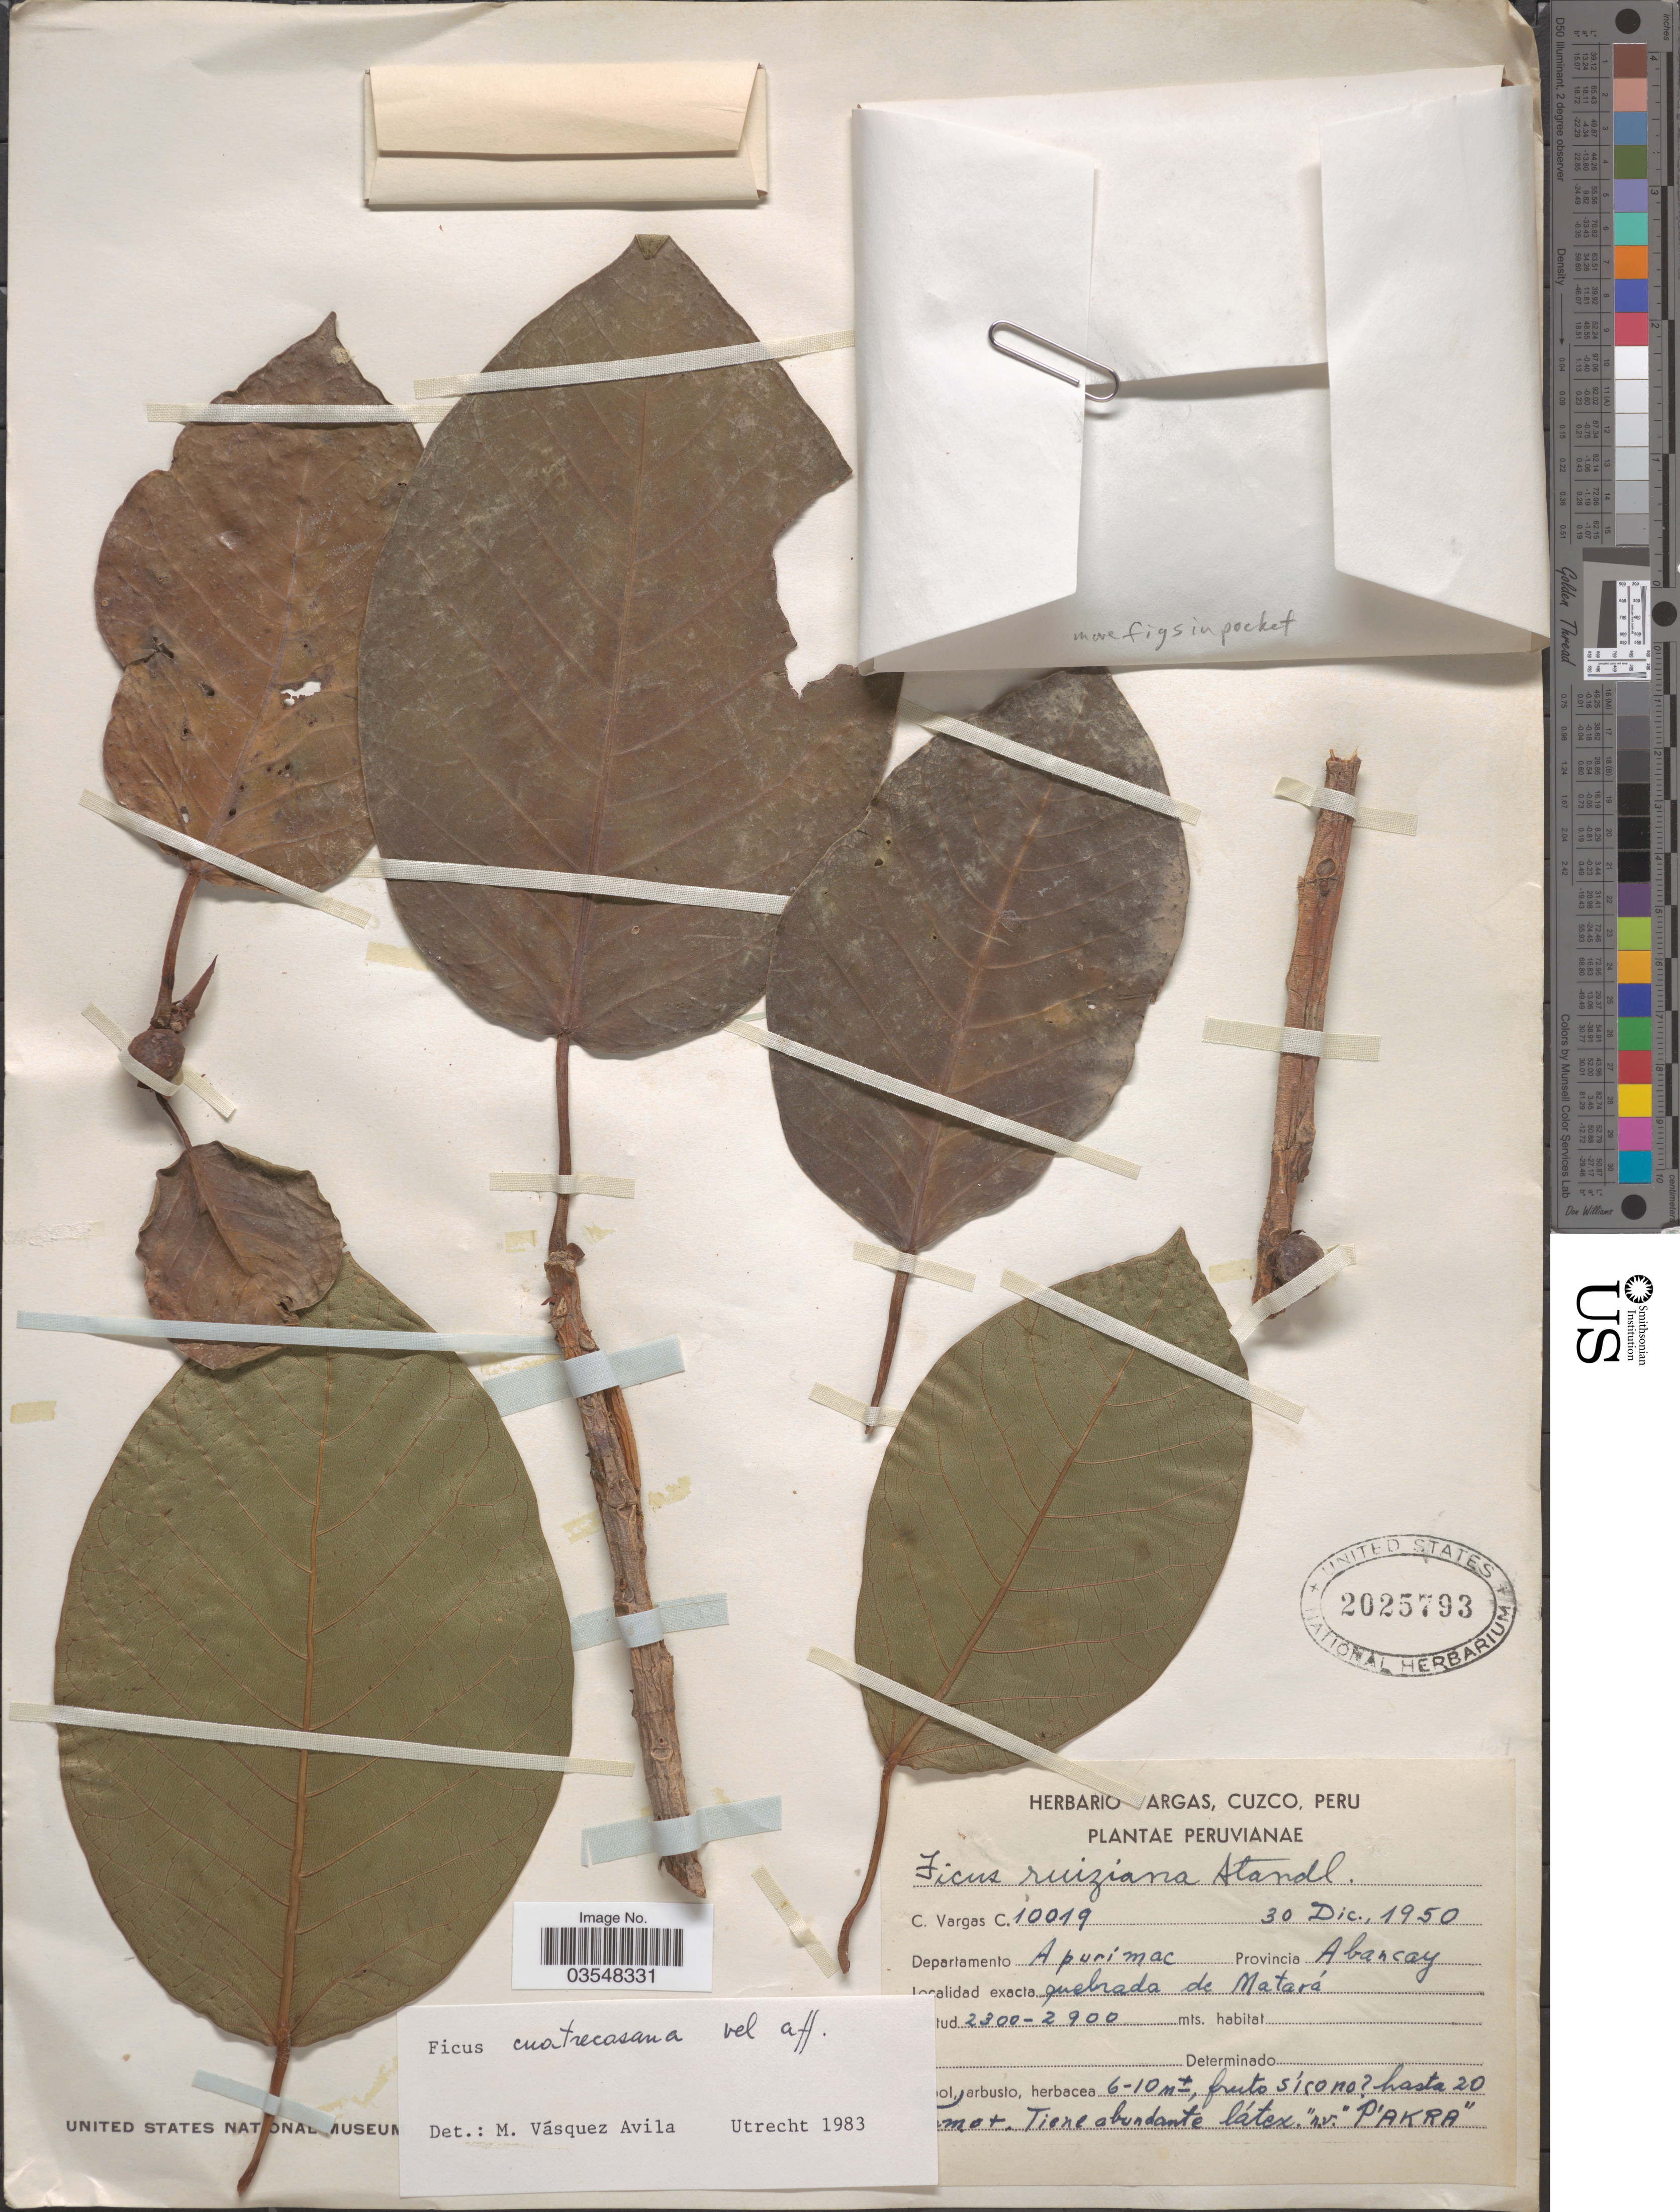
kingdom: Plantae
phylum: Tracheophyta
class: Magnoliopsida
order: Rosales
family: Moraceae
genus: Ficus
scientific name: Ficus cuatrecasasiana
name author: Dugand G.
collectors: C. Vargas Calderón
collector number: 10019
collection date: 1950-12-30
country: Peru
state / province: Apurímac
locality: Departamento Apurimac. Provincia Abancay. Quebrada de Matará.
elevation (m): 2300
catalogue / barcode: US 2025793